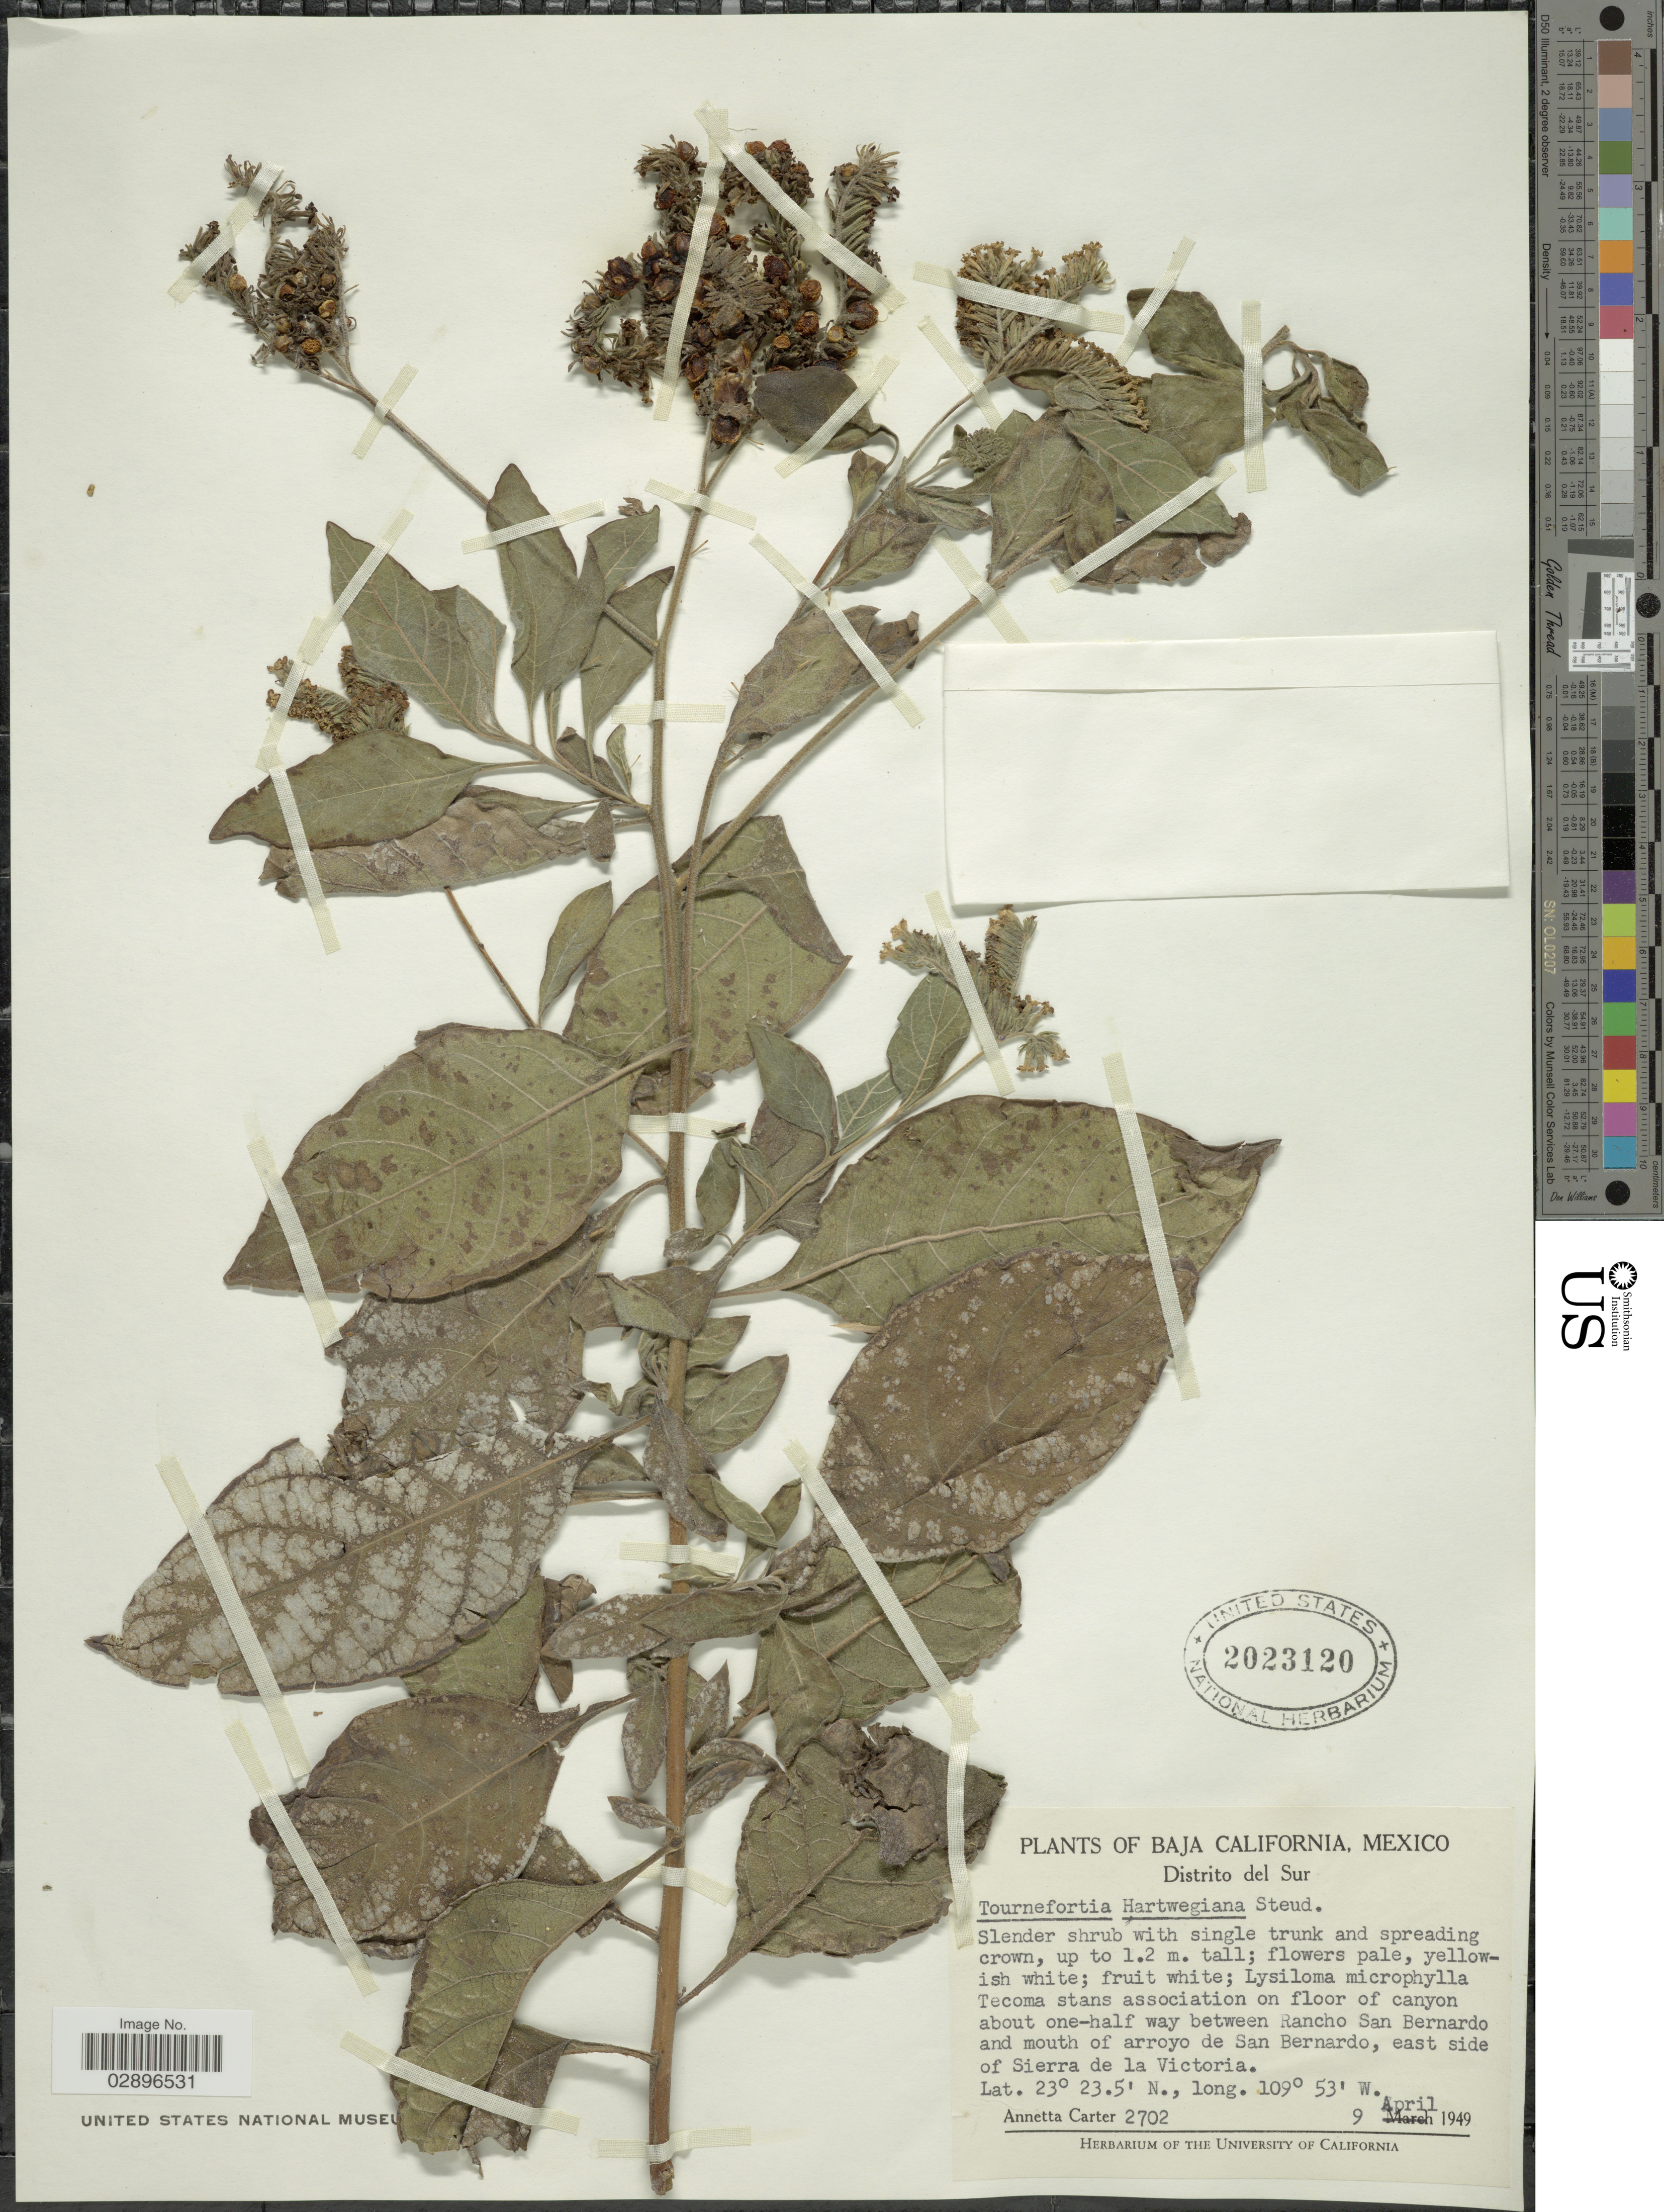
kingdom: Plantae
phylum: Tracheophyta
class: Magnoliopsida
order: Boraginales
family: Heliotropiaceae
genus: Tournefortia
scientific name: Tournefortia hartwegiana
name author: Steud.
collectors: A. Carter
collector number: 2702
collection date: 1949-04-09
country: Mexico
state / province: Baja California Sur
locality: Distrito del Sur. On floor of canyon about one-half way between Rancho San Bernardo and mouth of arroyo de San Bernardo, east side of Sierra de la Victoria.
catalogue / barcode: US 2023120